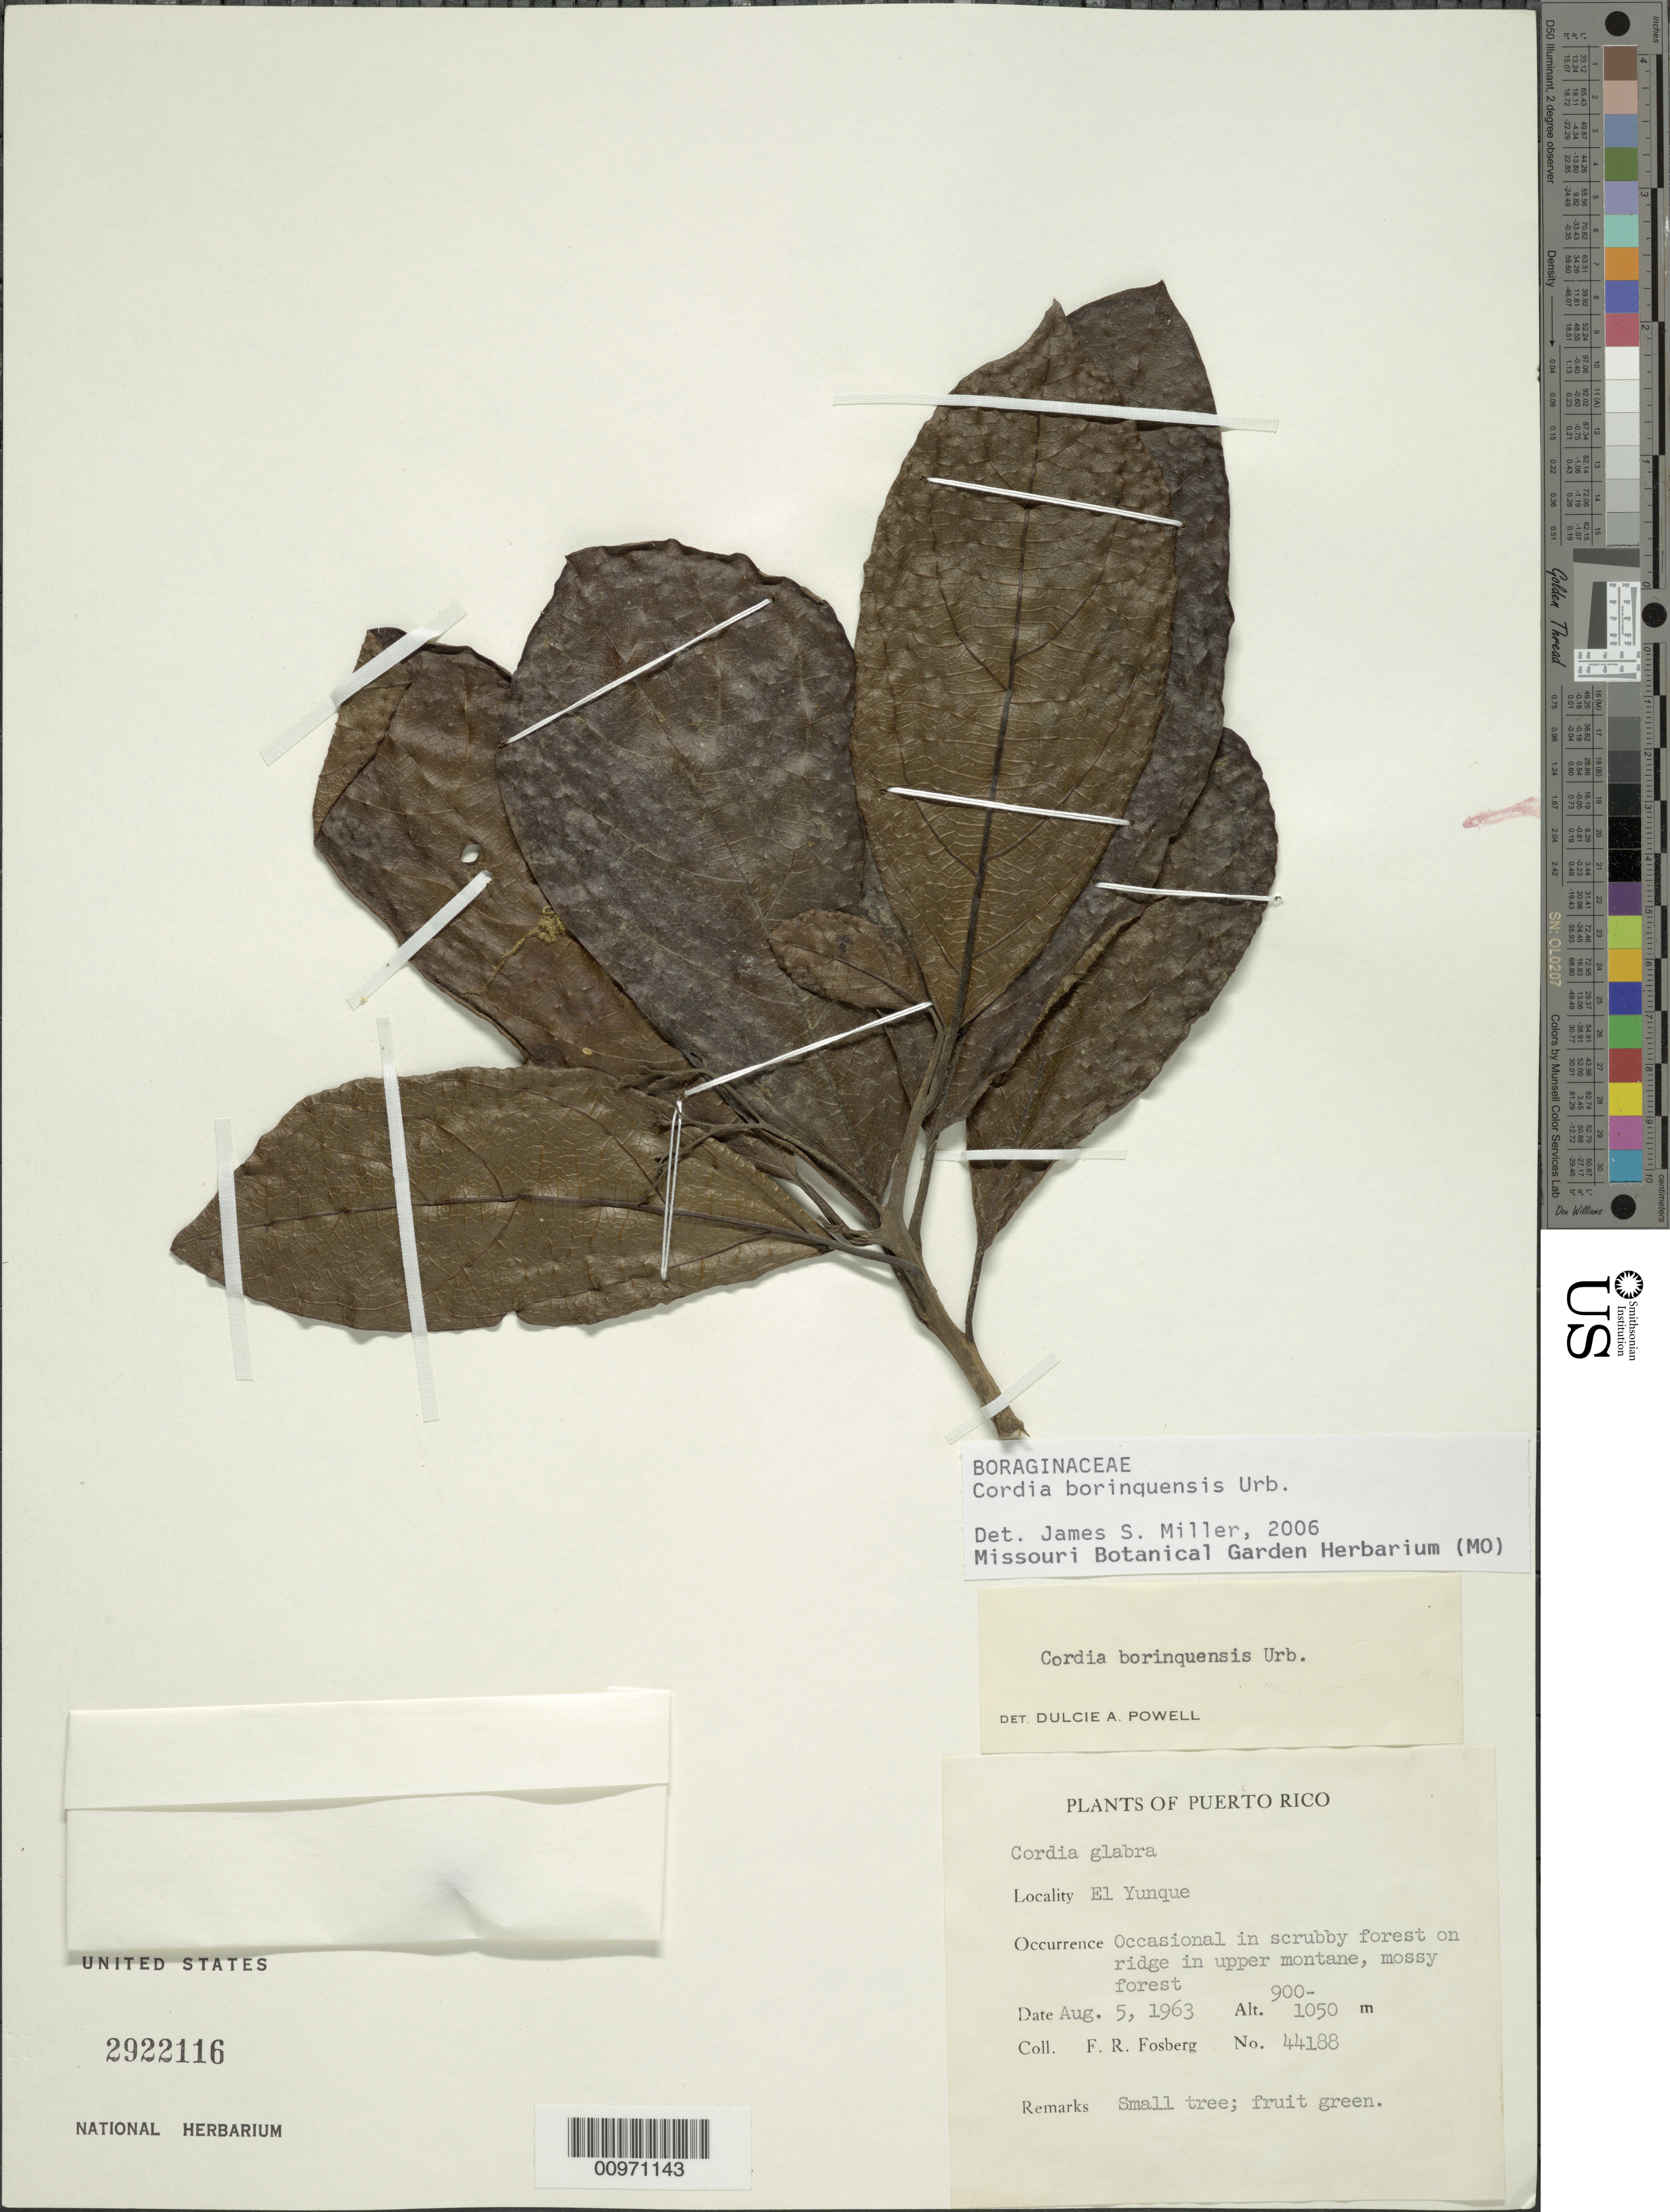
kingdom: Plantae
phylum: Tracheophyta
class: Magnoliopsida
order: Boraginales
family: Cordiaceae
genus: Cordia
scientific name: Cordia borinquensis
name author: Urb.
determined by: Miller, James S., (MO), Missouri Botanical Garden (UNITED STATES)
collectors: F. R. Fosberg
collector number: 44188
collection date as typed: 05 Aug 1963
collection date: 1963-08-05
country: Puerto Rico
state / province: Río Grande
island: Puerto Rico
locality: El Yunque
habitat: In scrubby forest on ridge in upper montane, mossy forest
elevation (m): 900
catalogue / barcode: US 2922116